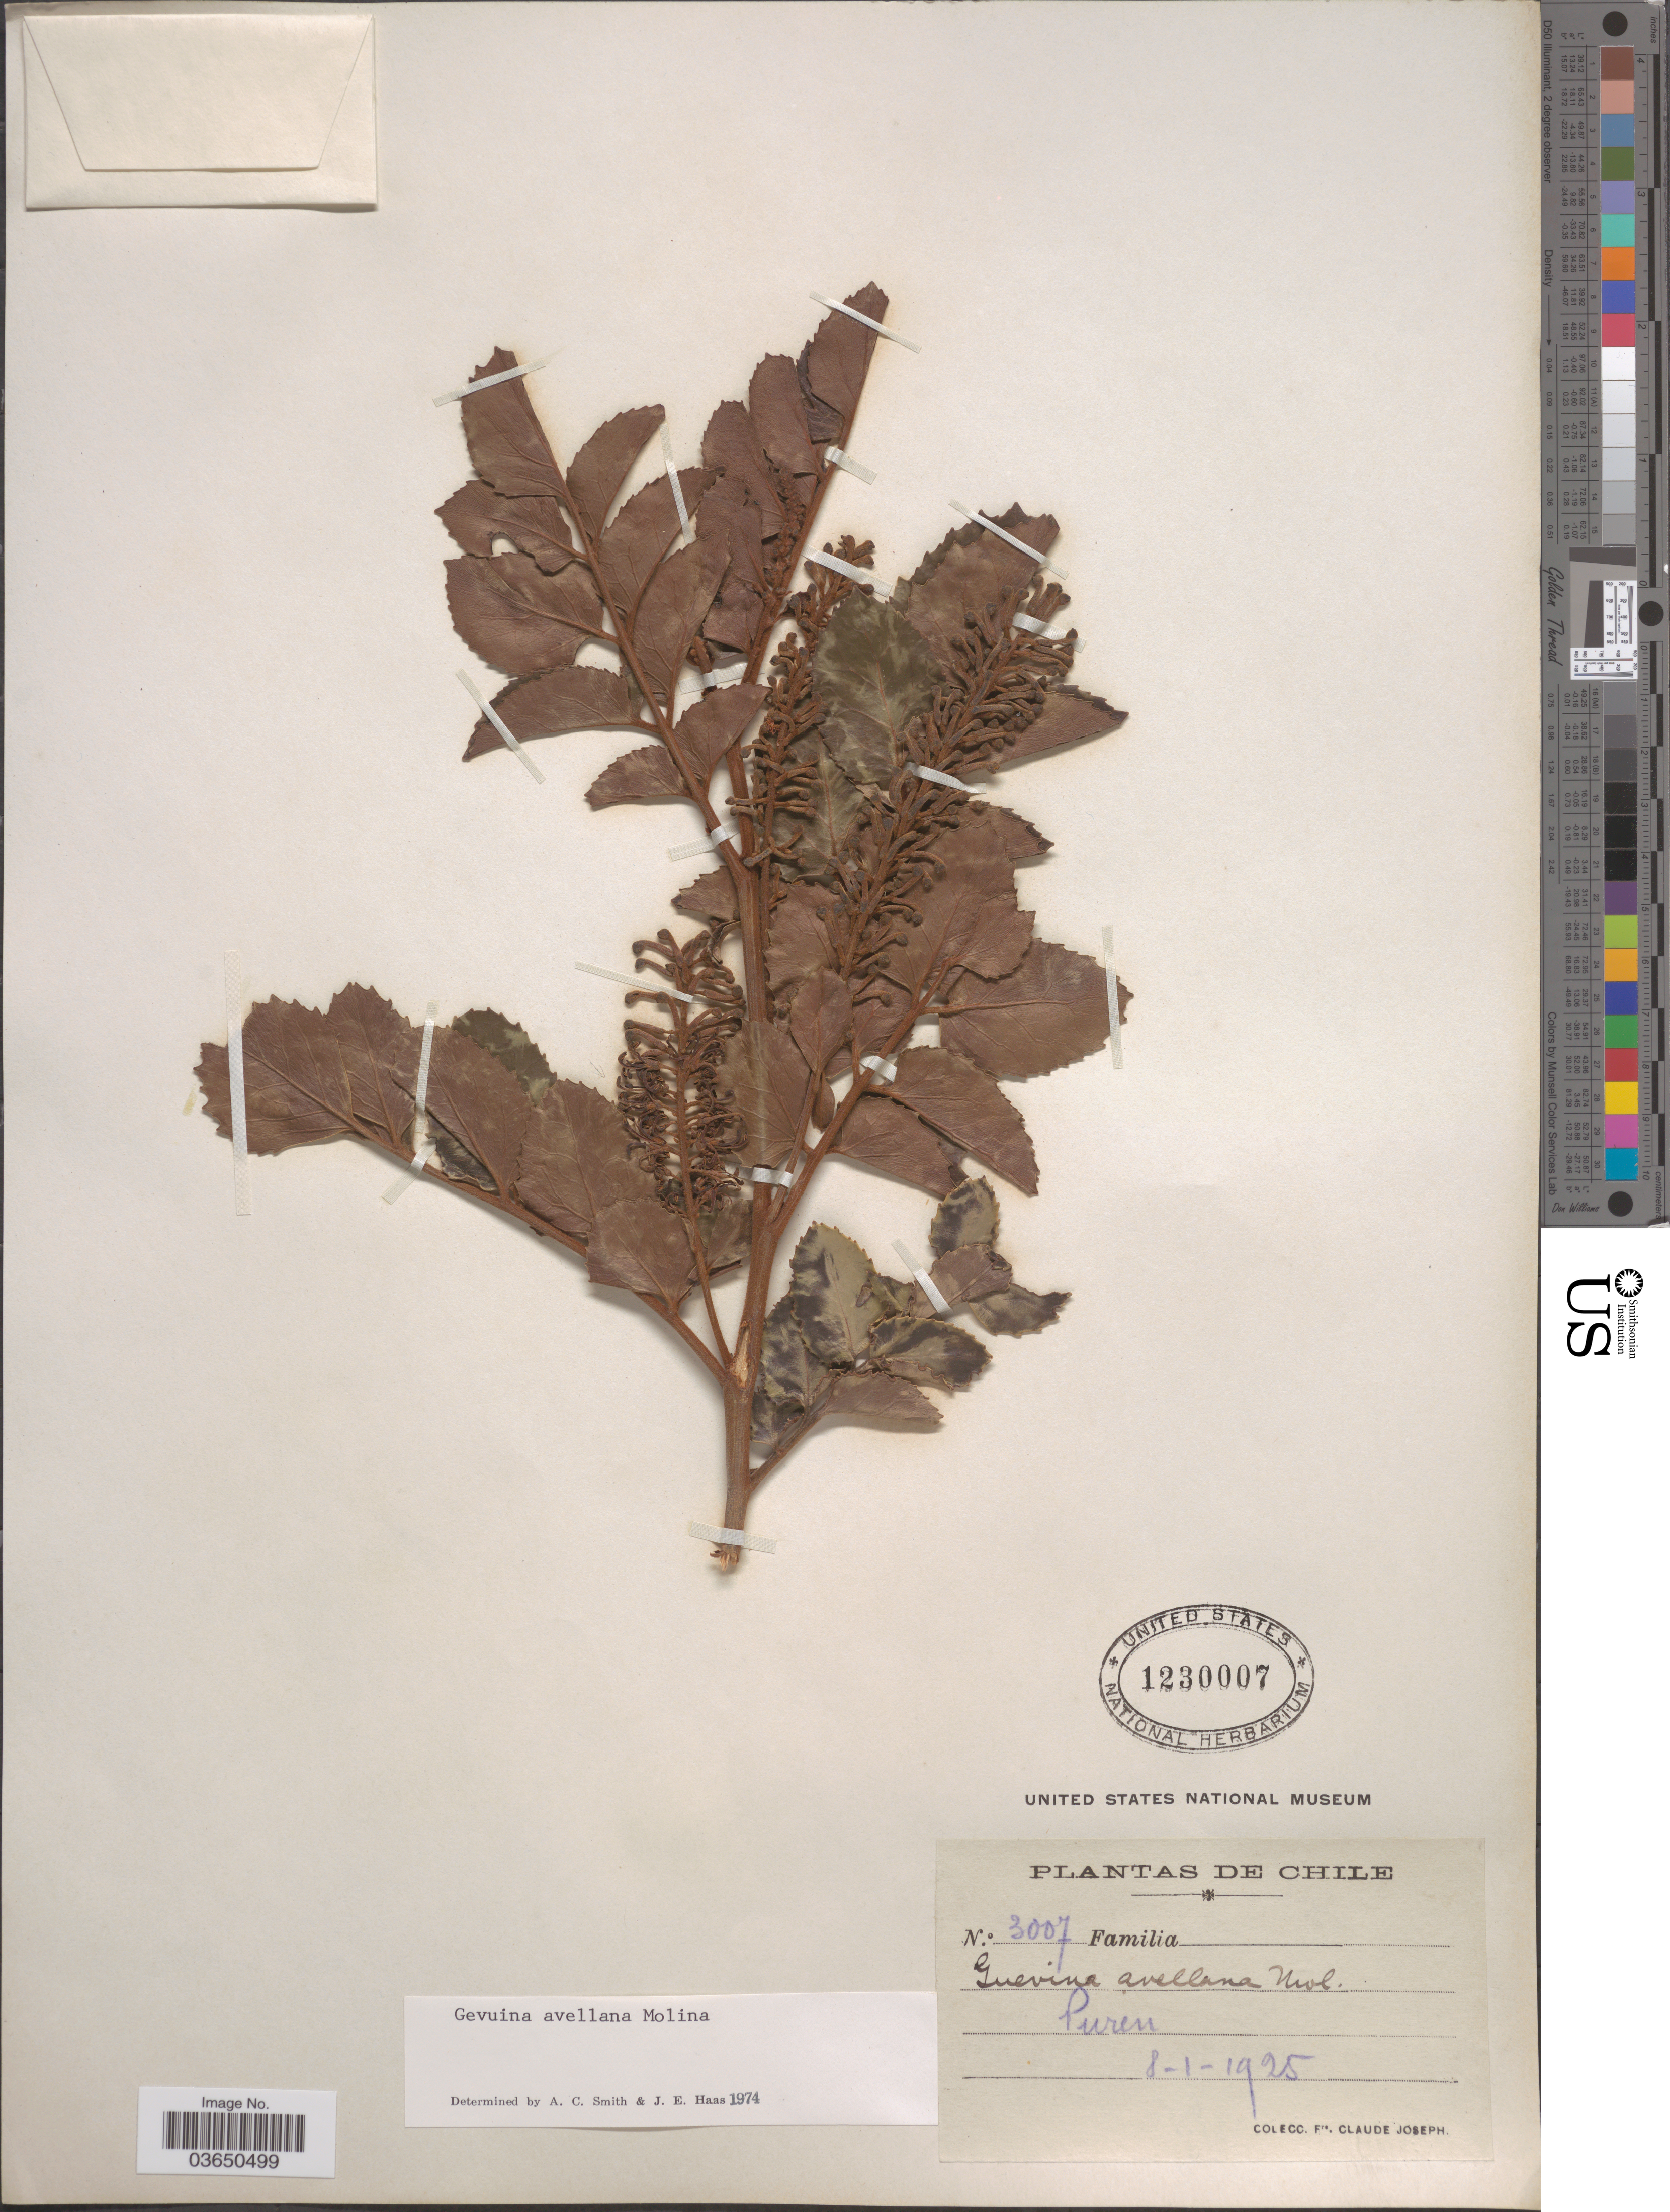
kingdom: Plantae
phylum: Tracheophyta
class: Magnoliopsida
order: Proteales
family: Proteaceae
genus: Gevuina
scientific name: Gevuina avellana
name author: Molina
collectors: Bro. Claude-Joseph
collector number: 3007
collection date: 1925-01-08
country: Chile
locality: Puren.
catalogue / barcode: US 1230007